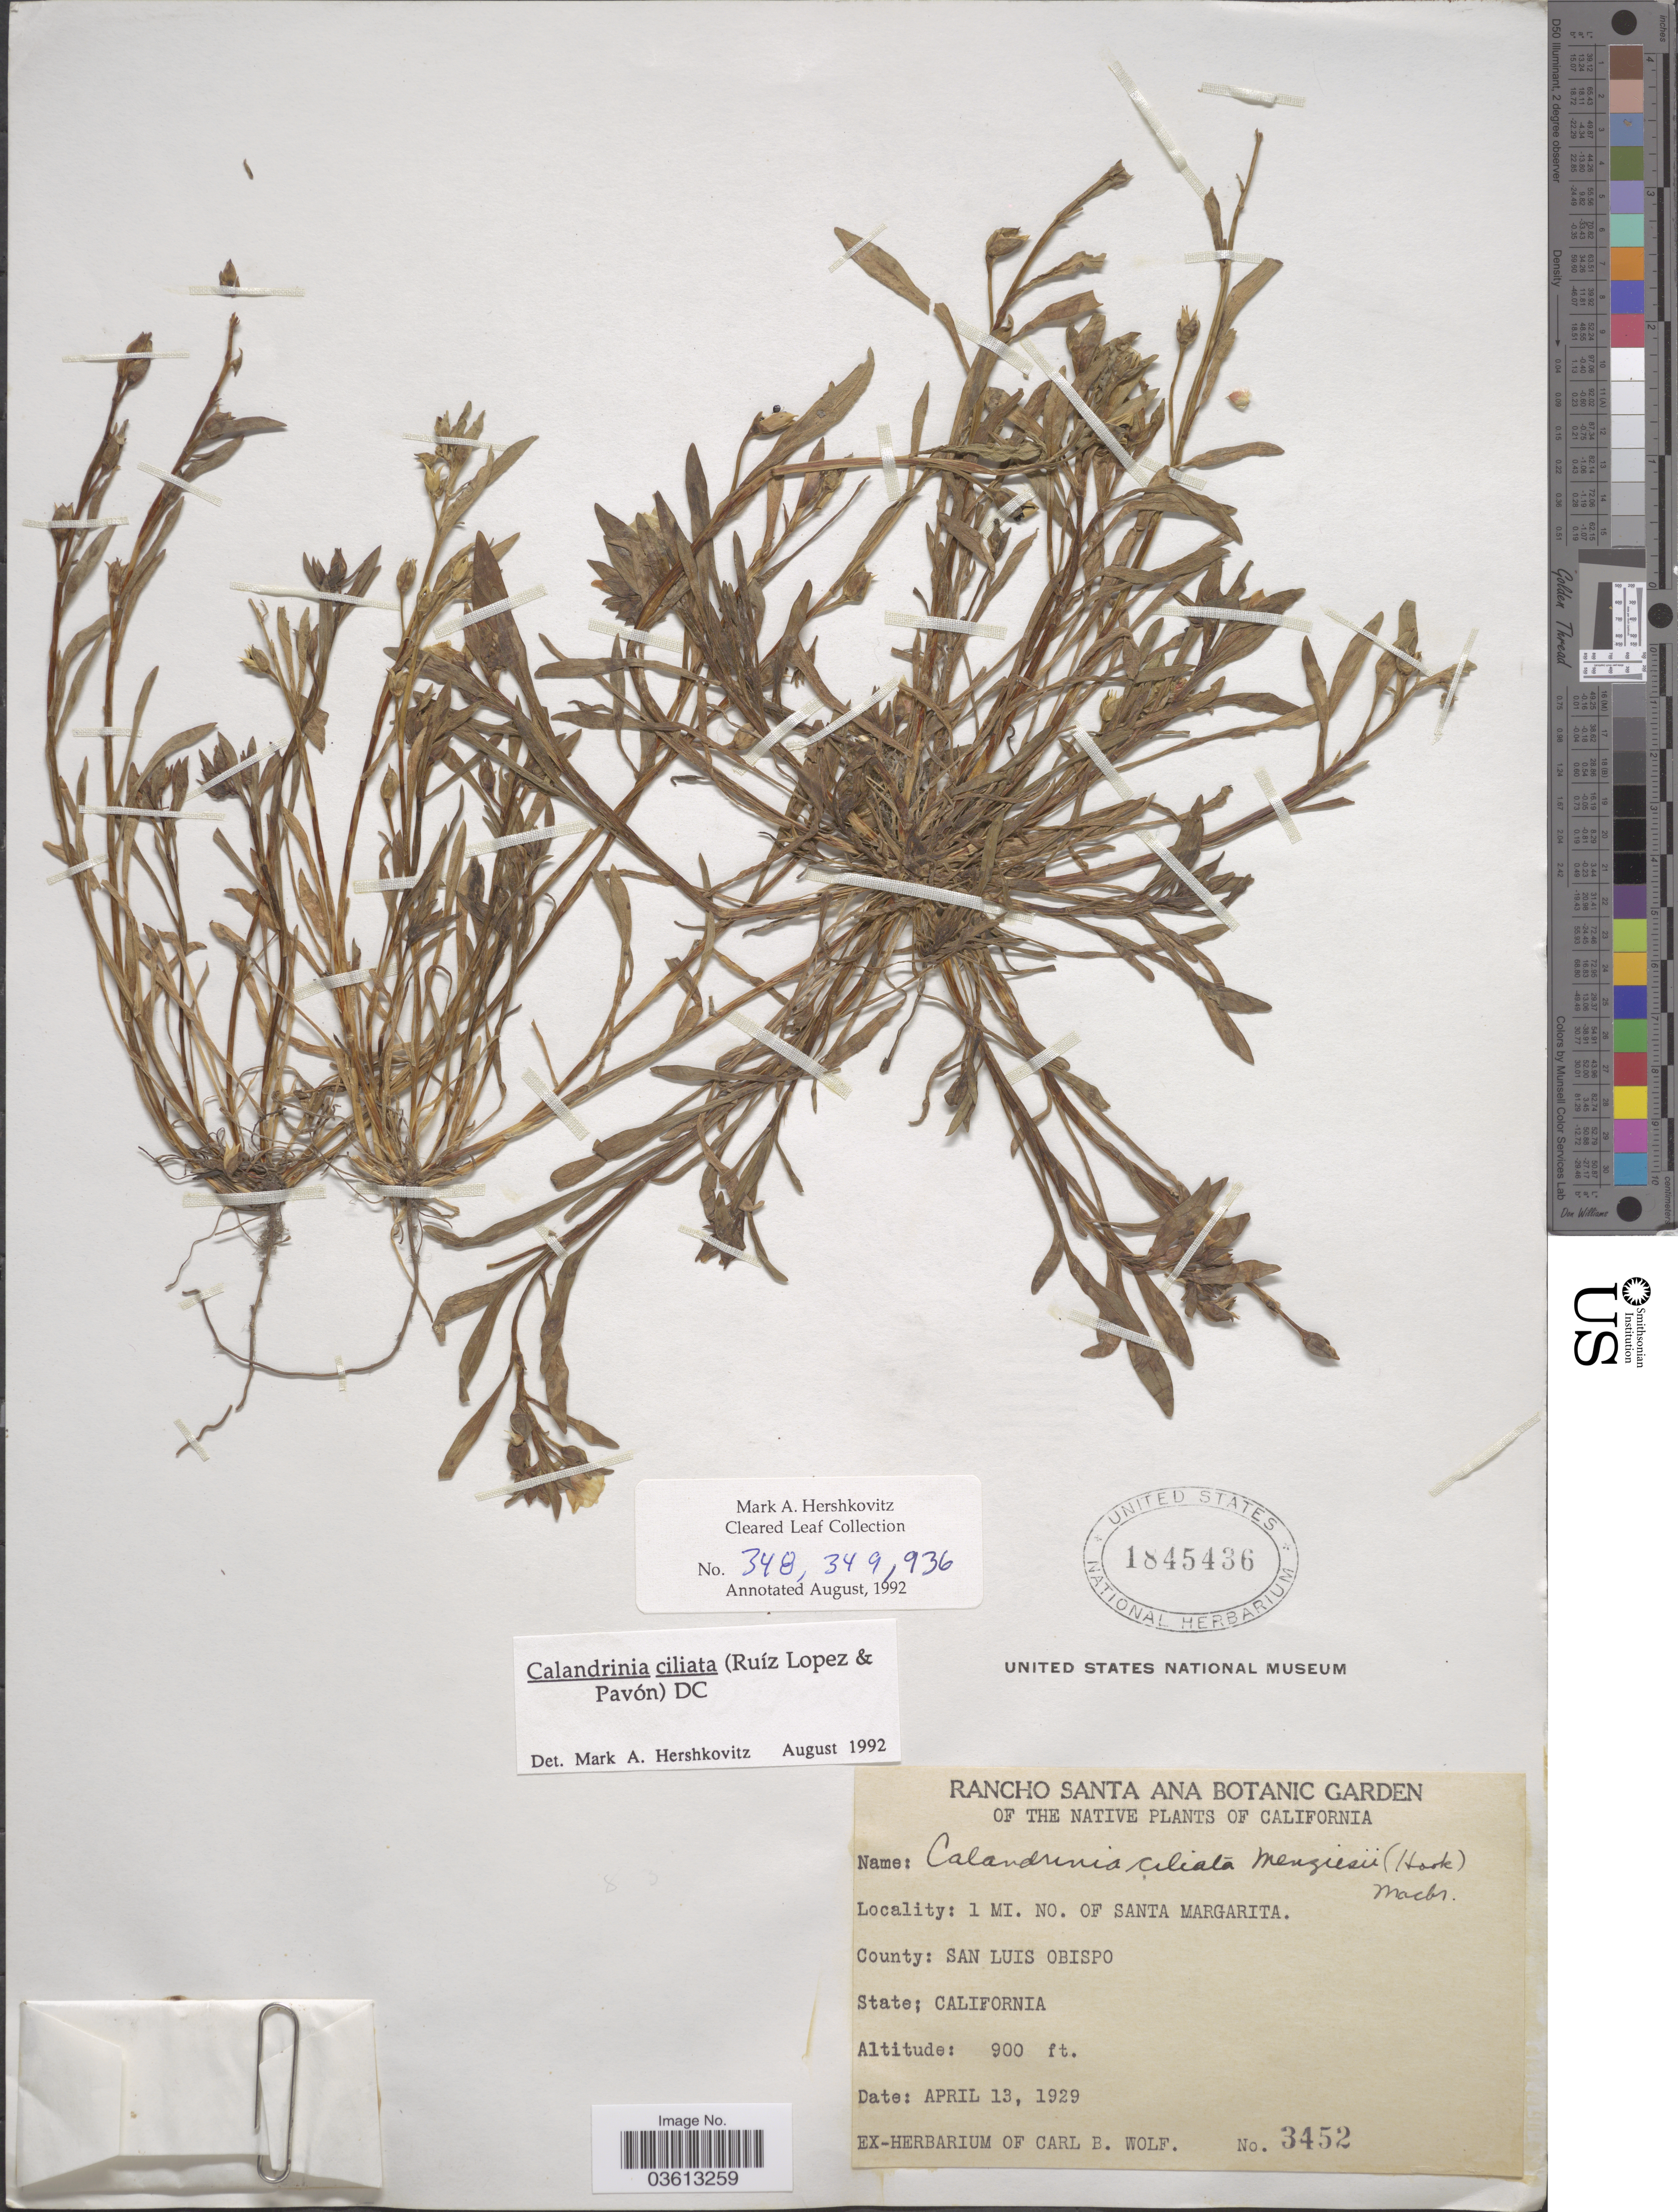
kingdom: Plantae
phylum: Tracheophyta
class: Magnoliopsida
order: Caryophyllales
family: Montiaceae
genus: Calandrinia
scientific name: Calandrinia ciliata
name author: (Ruiz & Pav.) DC.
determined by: Hershkovitz, M. A.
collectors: ex herb. Carl B. Wolf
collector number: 3452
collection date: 1929-04-13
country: United States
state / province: California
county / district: San Luis Obispo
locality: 1 mi. no. of Santa Margarita. County: San Luis Obispo.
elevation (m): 274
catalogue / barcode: US 1845436